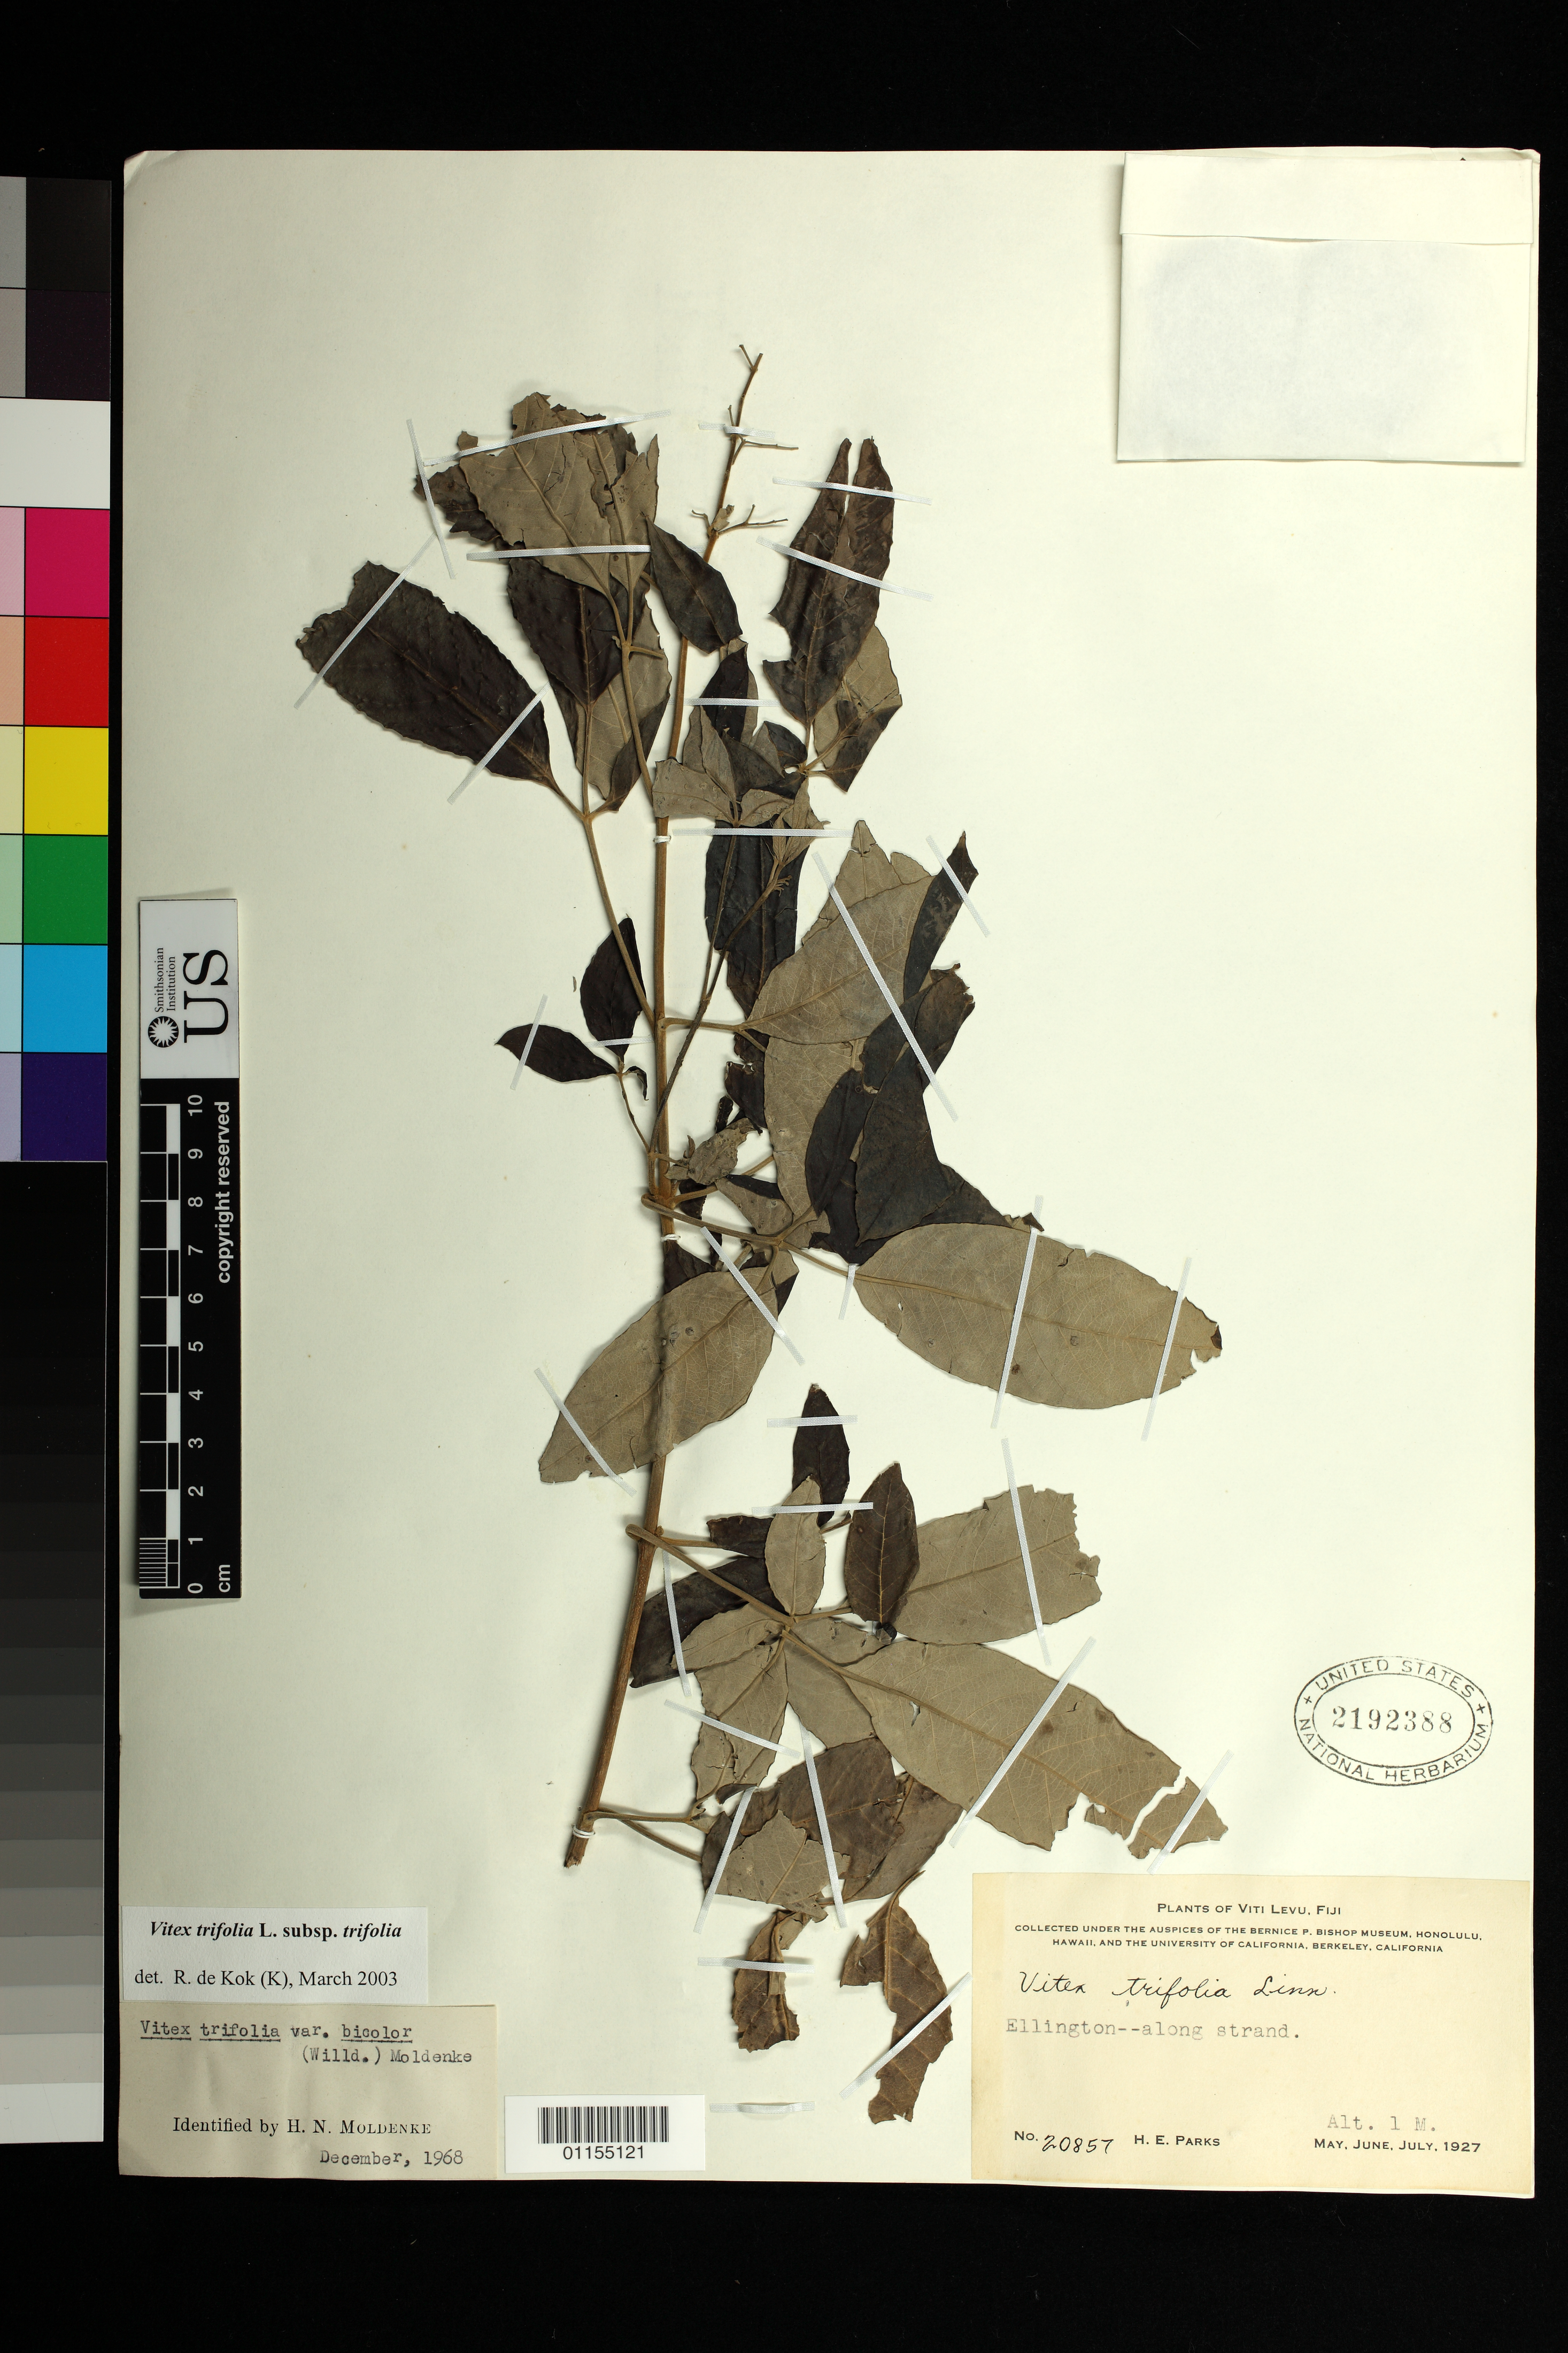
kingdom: Plantae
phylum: Tracheophyta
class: Magnoliopsida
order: Lamiales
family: Lamiaceae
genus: Vitex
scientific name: Vitex trifolia var. trifolia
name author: L.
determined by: Kok, R. de, (K)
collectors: H. E. Parks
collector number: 20857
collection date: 1927-05/1927-07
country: Fiji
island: Viti Levu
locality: Ellington -- along strand.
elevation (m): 1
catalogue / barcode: US 2192388